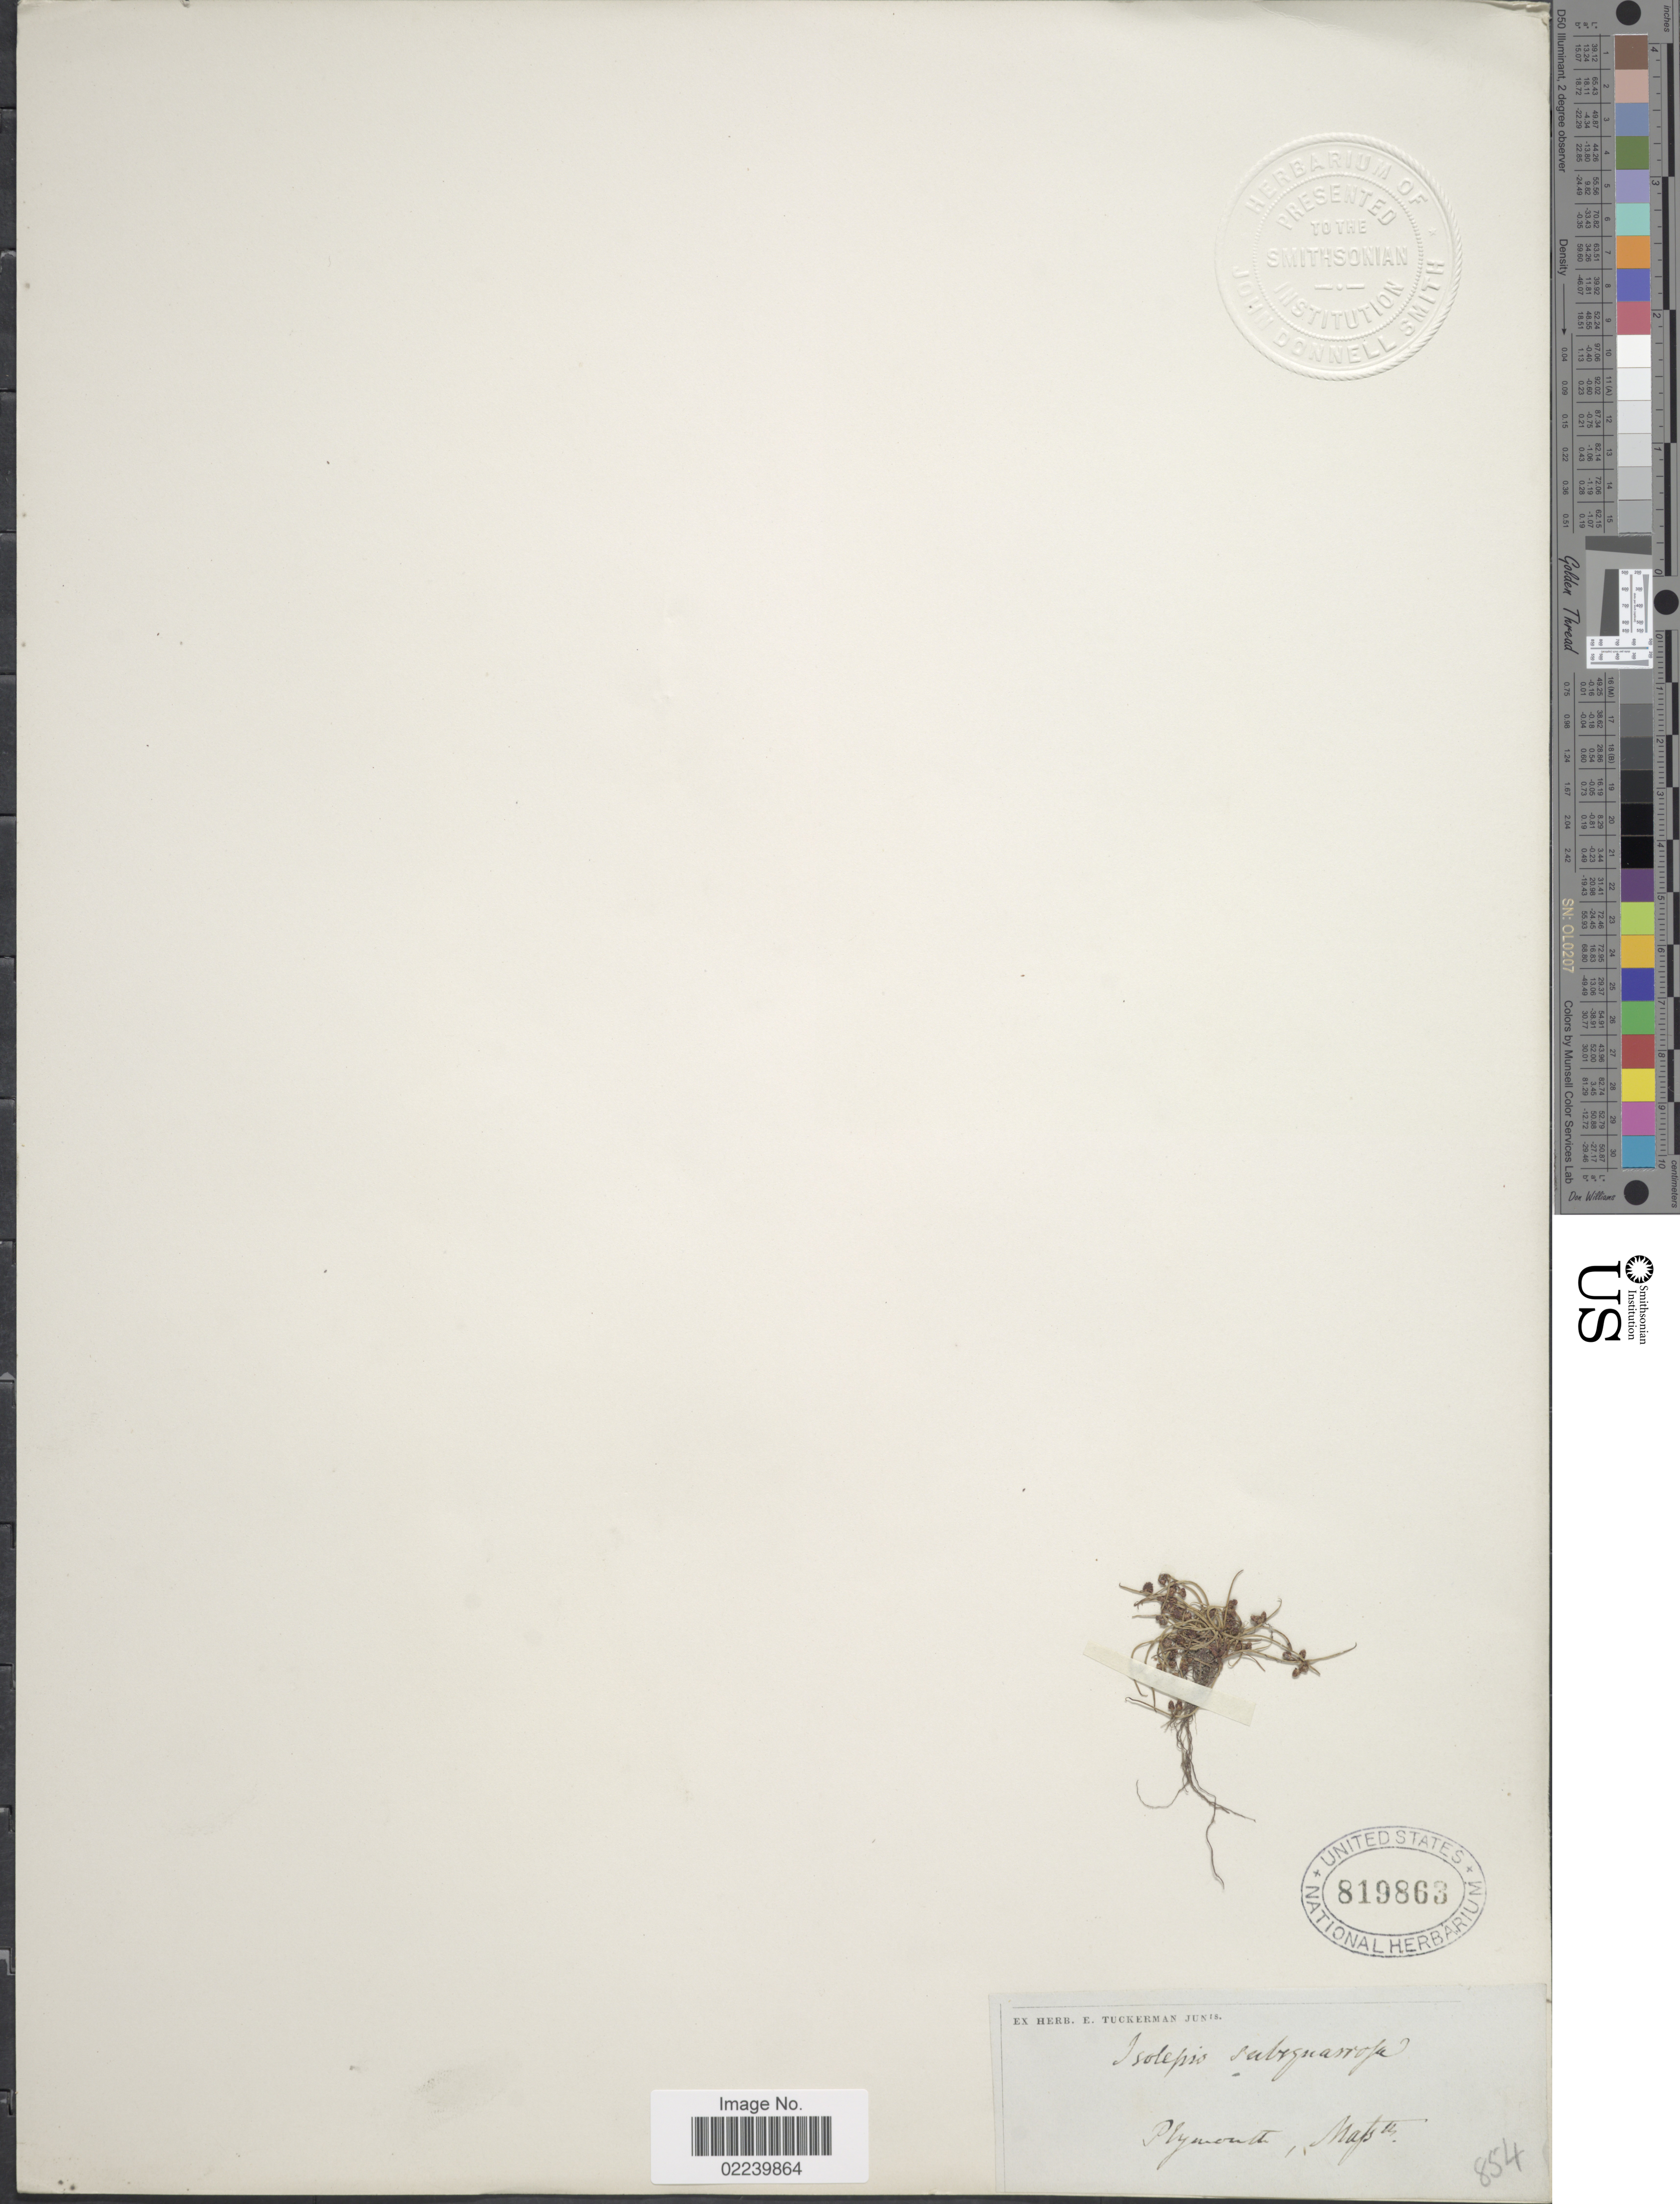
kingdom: Plantae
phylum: Tracheophyta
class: Liliopsida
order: Poales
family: Cyperaceae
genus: Cyperus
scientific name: Cyperus subsquarrosus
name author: (Muhl.) Bauters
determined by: Strong, M. T., (US), Smithsonian Institution - National Museum of Natural History (UNITED STATES)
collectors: ex herb. E. Tuckerman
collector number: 854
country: United States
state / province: Massachusetts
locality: Plymouth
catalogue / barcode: US 819863